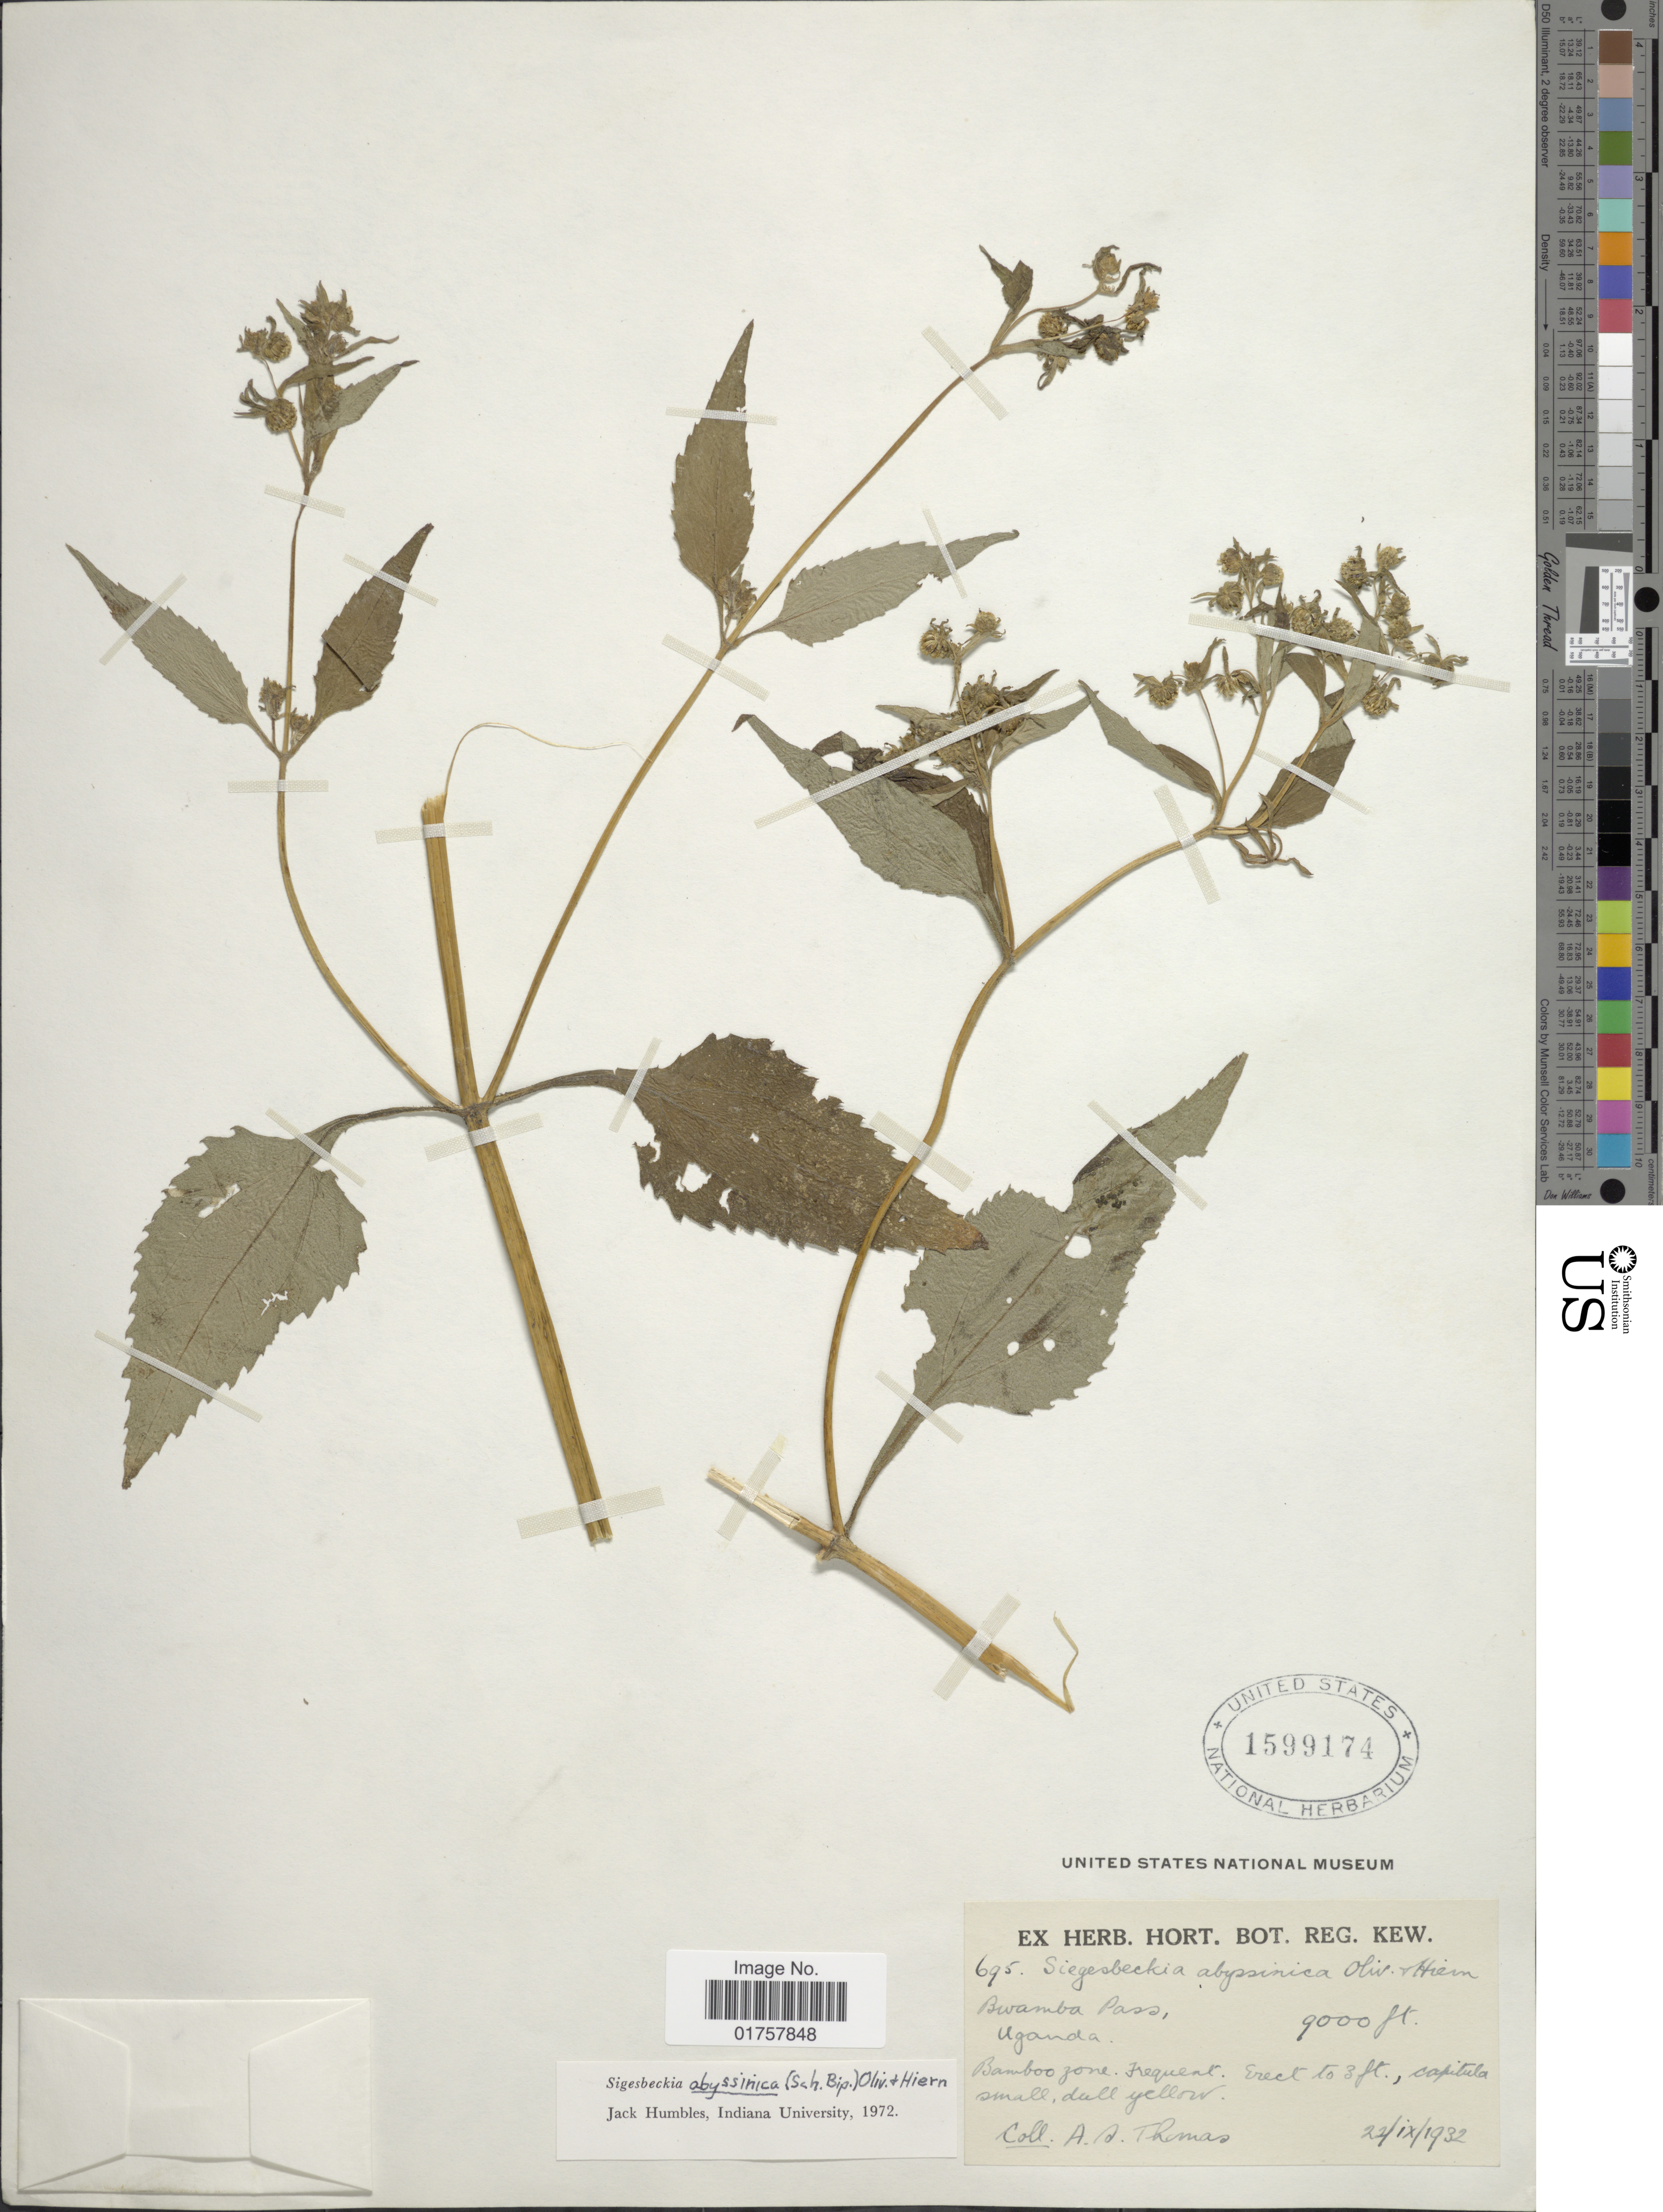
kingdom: Plantae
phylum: Tracheophyta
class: Magnoliopsida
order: Asterales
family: Asteraceae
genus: Sigesbeckia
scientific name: Sigesbeckia abyssinica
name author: (Sch. Bip.) Oliv.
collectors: A. Thomas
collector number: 695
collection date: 1932-09-22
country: Uganda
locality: Bwamba Pass, Bamboo zone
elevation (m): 2743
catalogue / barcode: US 1599174